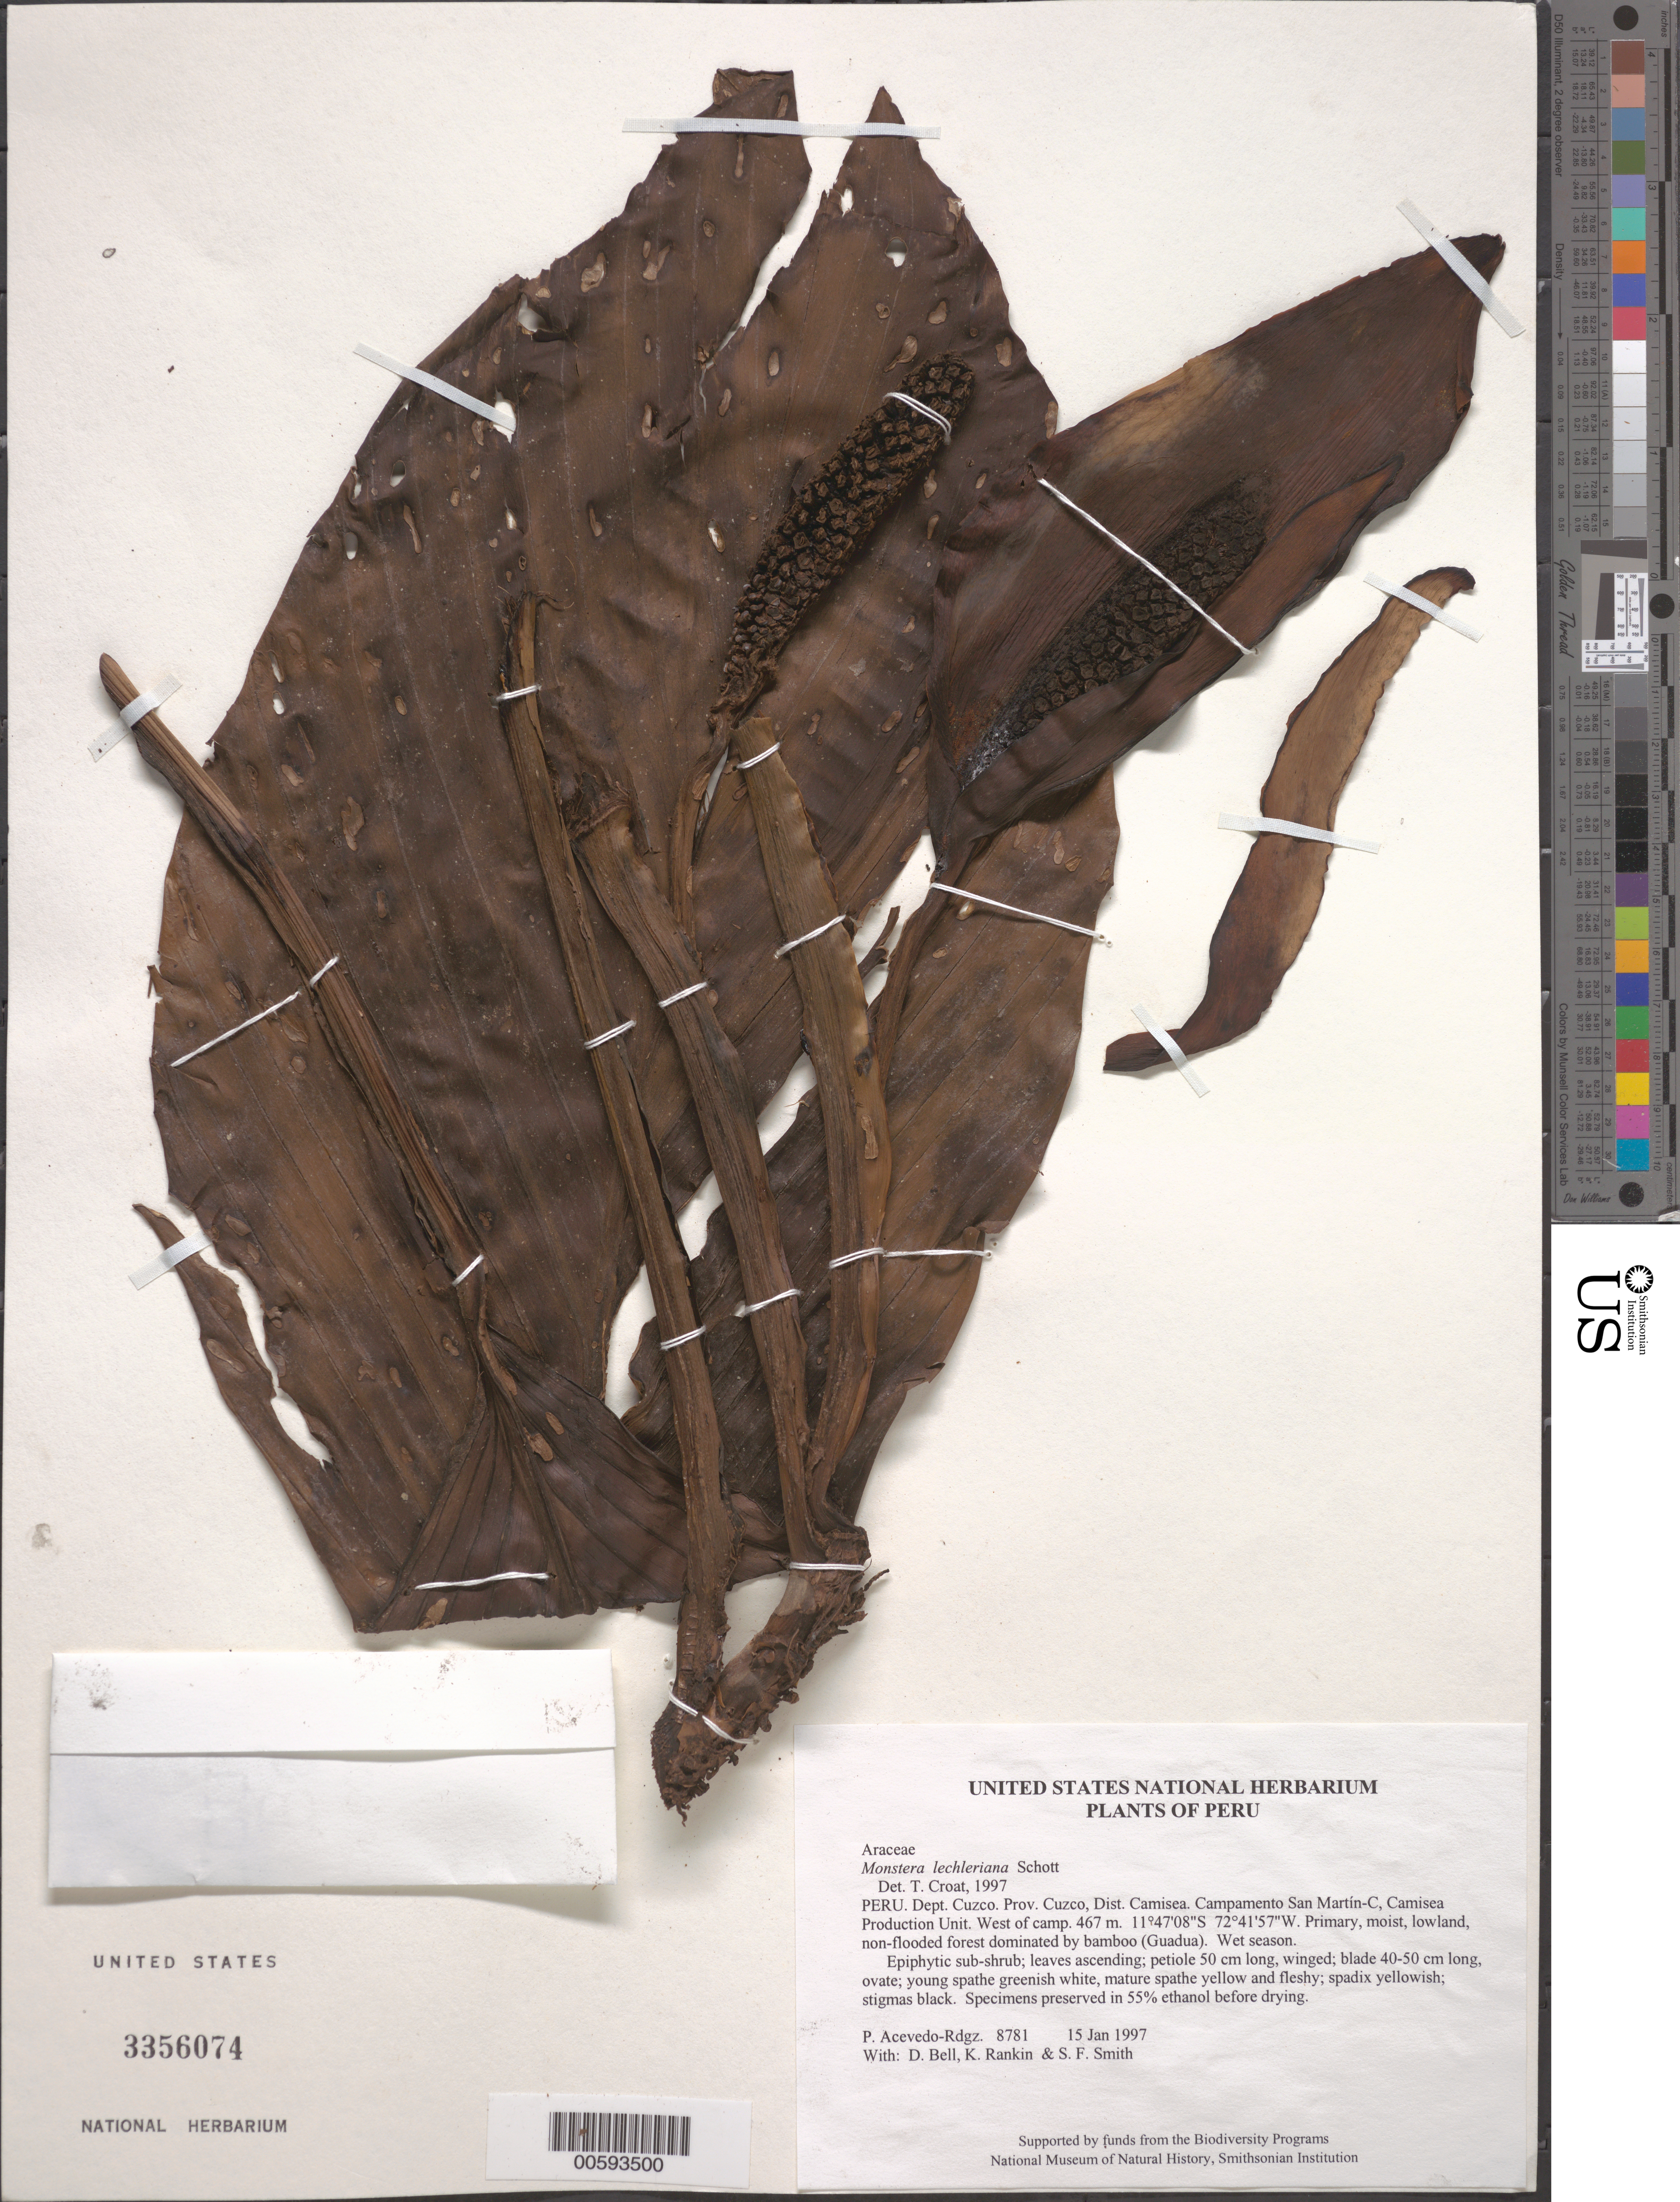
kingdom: Plantae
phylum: Tracheophyta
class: Liliopsida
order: Alismatales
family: Araceae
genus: Monstera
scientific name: Monstera lechleriana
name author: Schott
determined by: Croat, Thomas B., Missouri Botanical Garden (MO)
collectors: P. Acevedo-Rodr., D. A. Bell, K. B. Rankin & S.F. Smith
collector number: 8781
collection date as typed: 15 Jan 1997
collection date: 1997-01-15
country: Peru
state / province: Cusco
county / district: Cusco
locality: Districto Camisea, Campamento San Martín-C, Camisea Production Unit. West of camp.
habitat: Primary, moist, lowland, non-flooded forest dominated by bamboo (Guadua). Wet season.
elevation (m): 467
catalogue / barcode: US 3356074